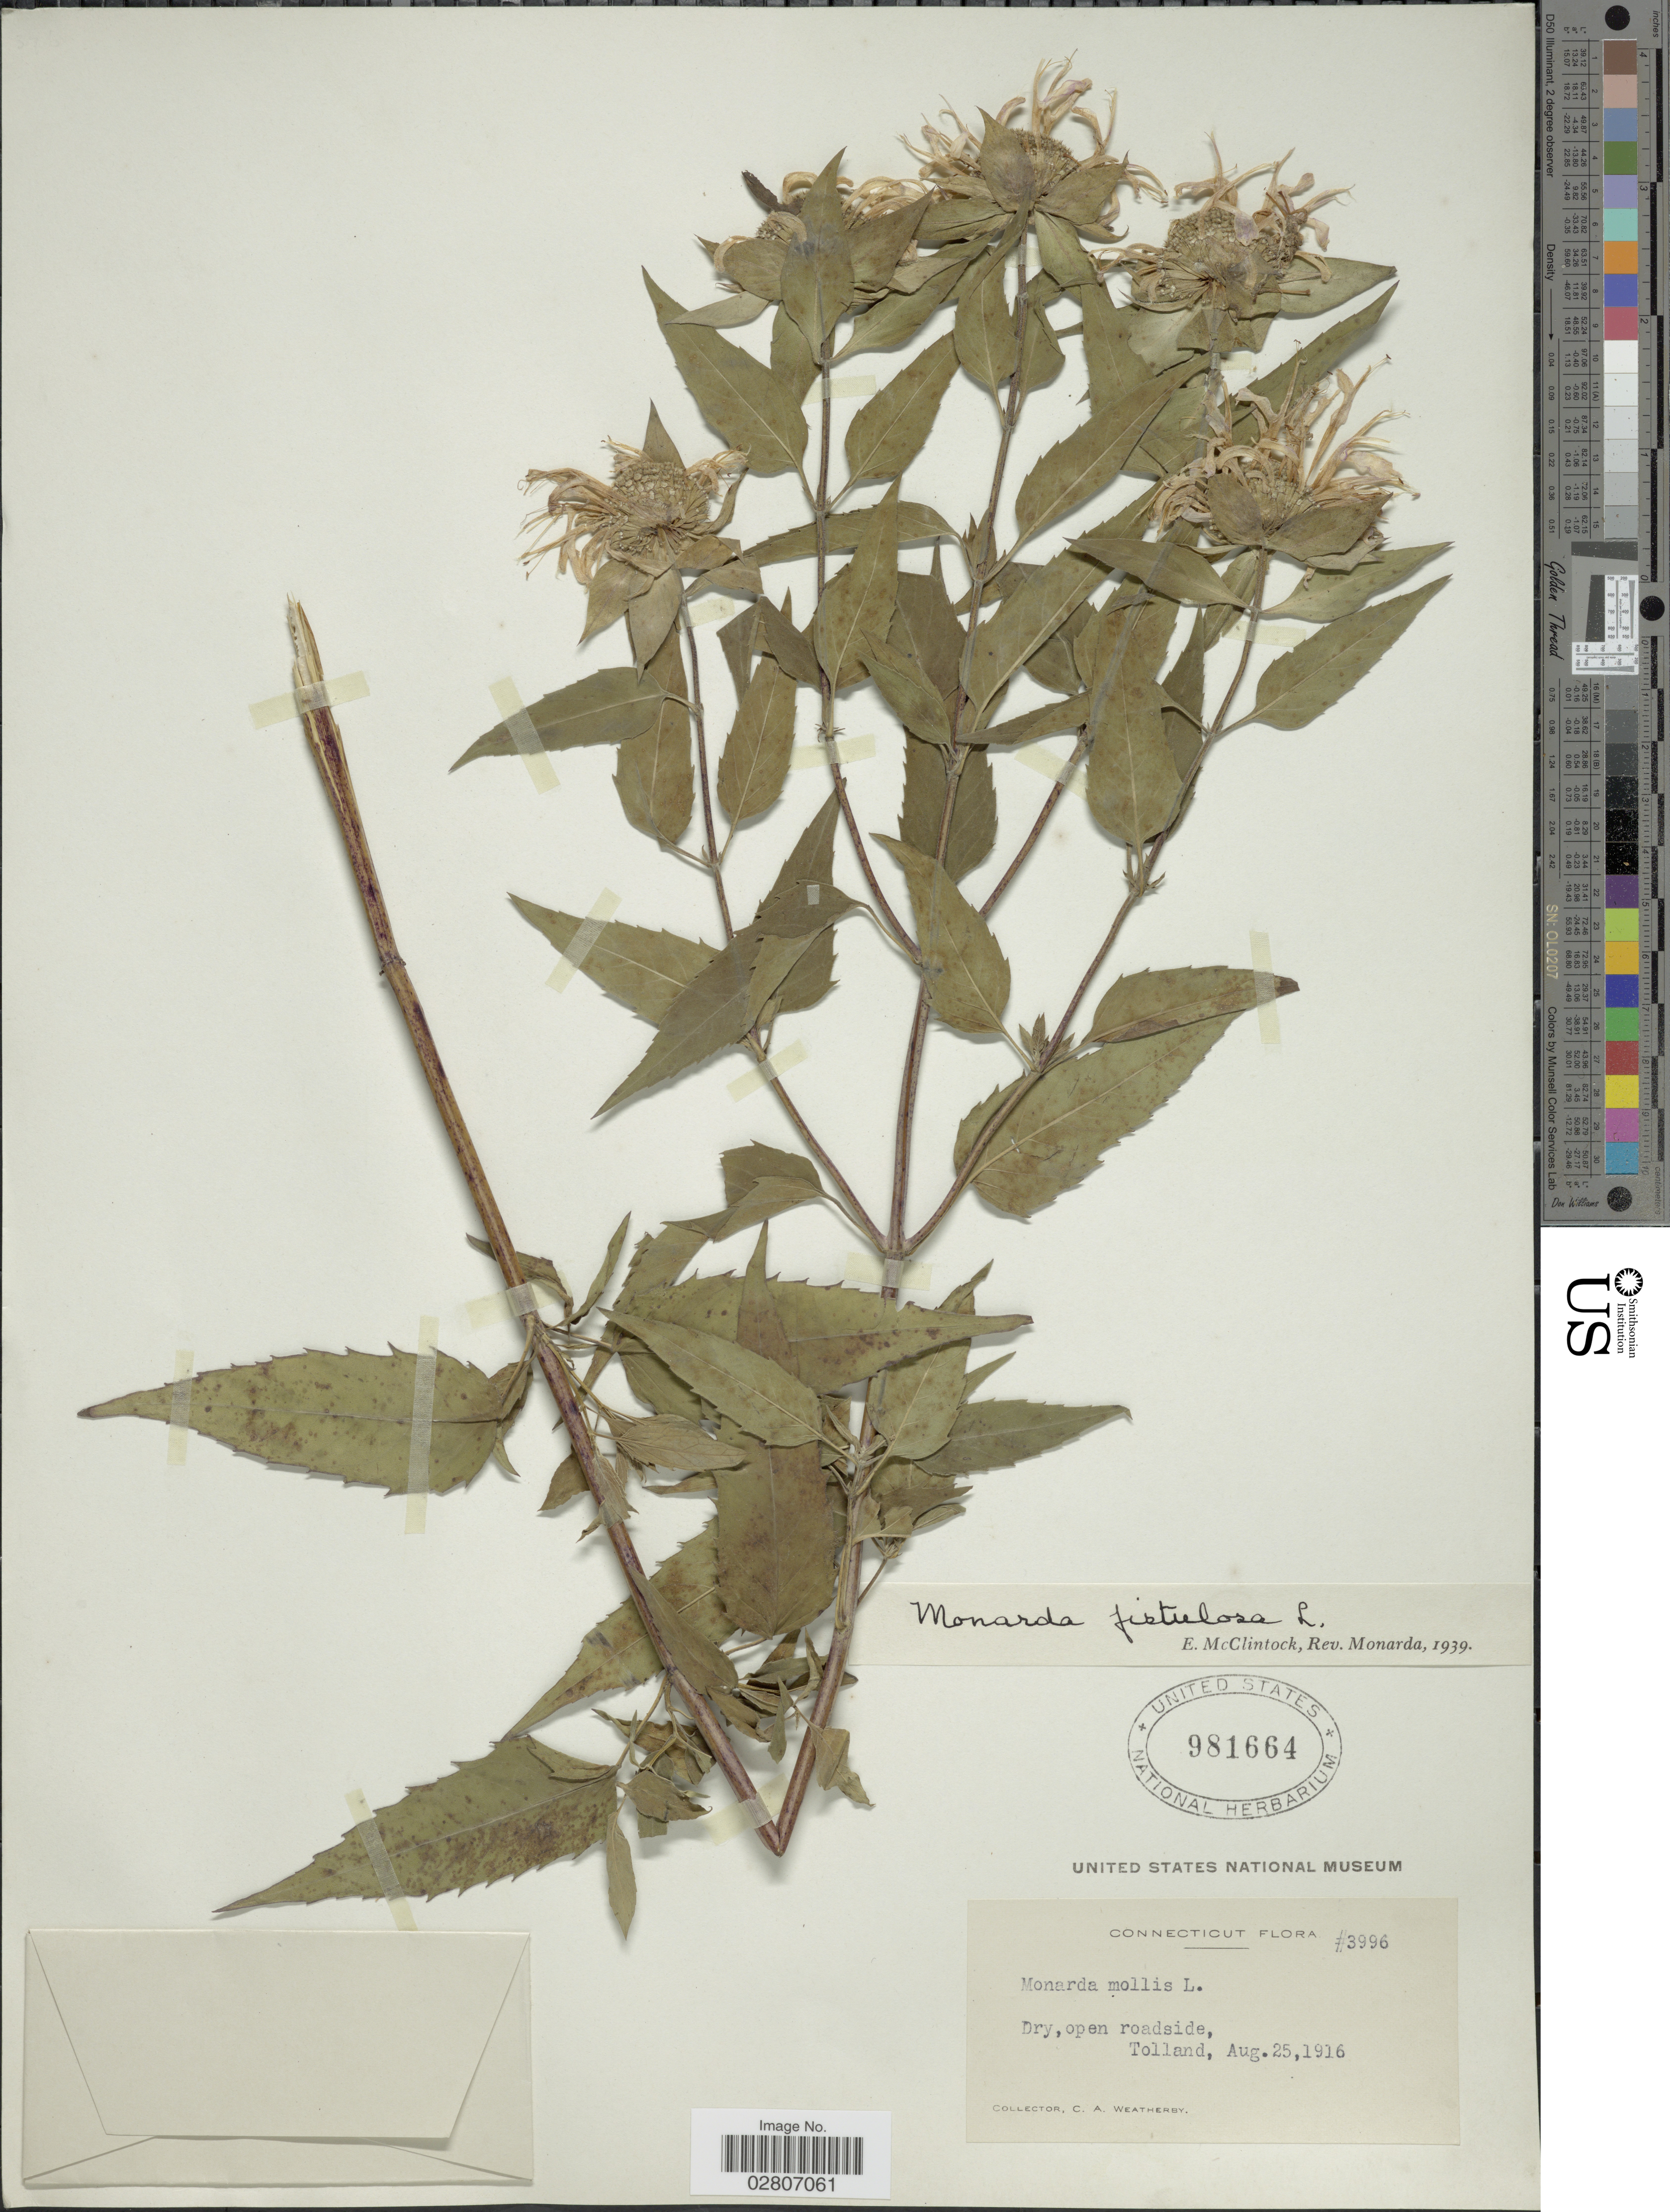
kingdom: Plantae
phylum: Tracheophyta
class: Magnoliopsida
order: Lamiales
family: Lamiaceae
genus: Monarda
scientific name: Monarda fistulosa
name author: L.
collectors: C. A. Weatherby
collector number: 3996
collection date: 1916-08-25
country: United States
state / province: Connecticut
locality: Tolland.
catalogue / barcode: US 981664